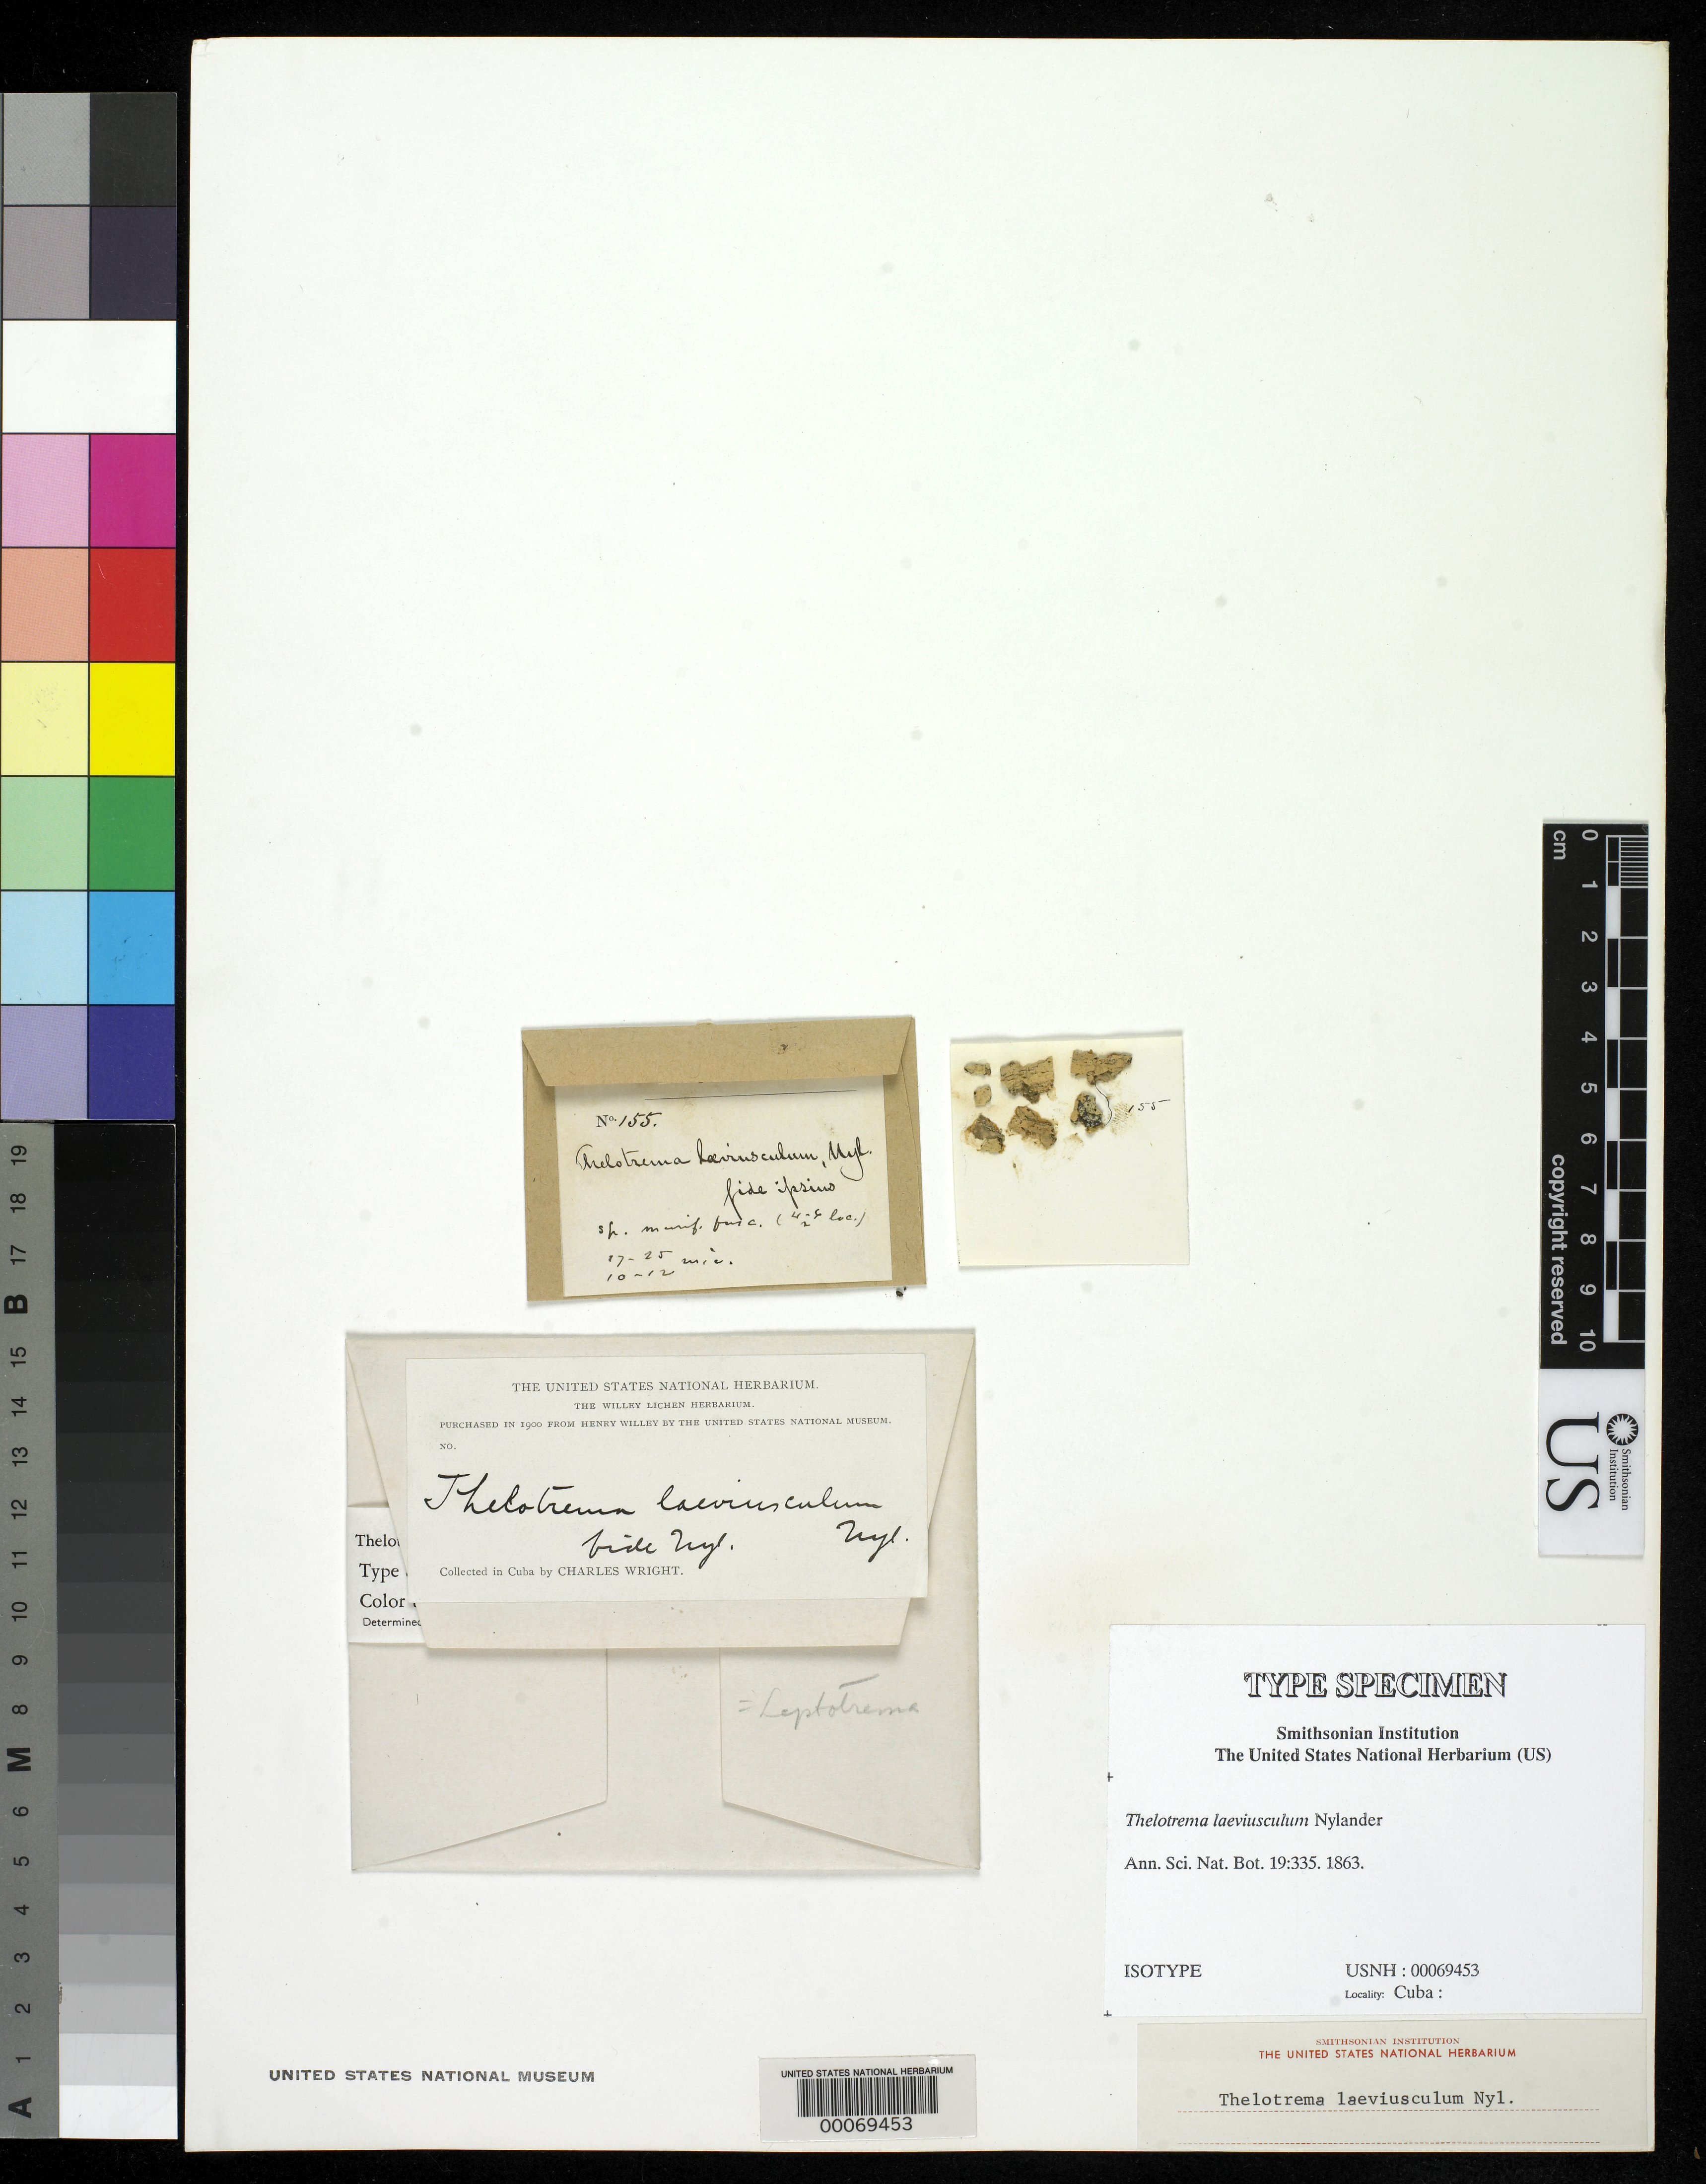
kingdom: Fungi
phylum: Ascomycota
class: Lecanoromycetes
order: Ostropales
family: Graphidaceae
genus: Thelotrema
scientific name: Thelotrema laeviusculum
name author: Nyl.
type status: Isotype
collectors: C. Wright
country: Cuba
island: Greater Antilles